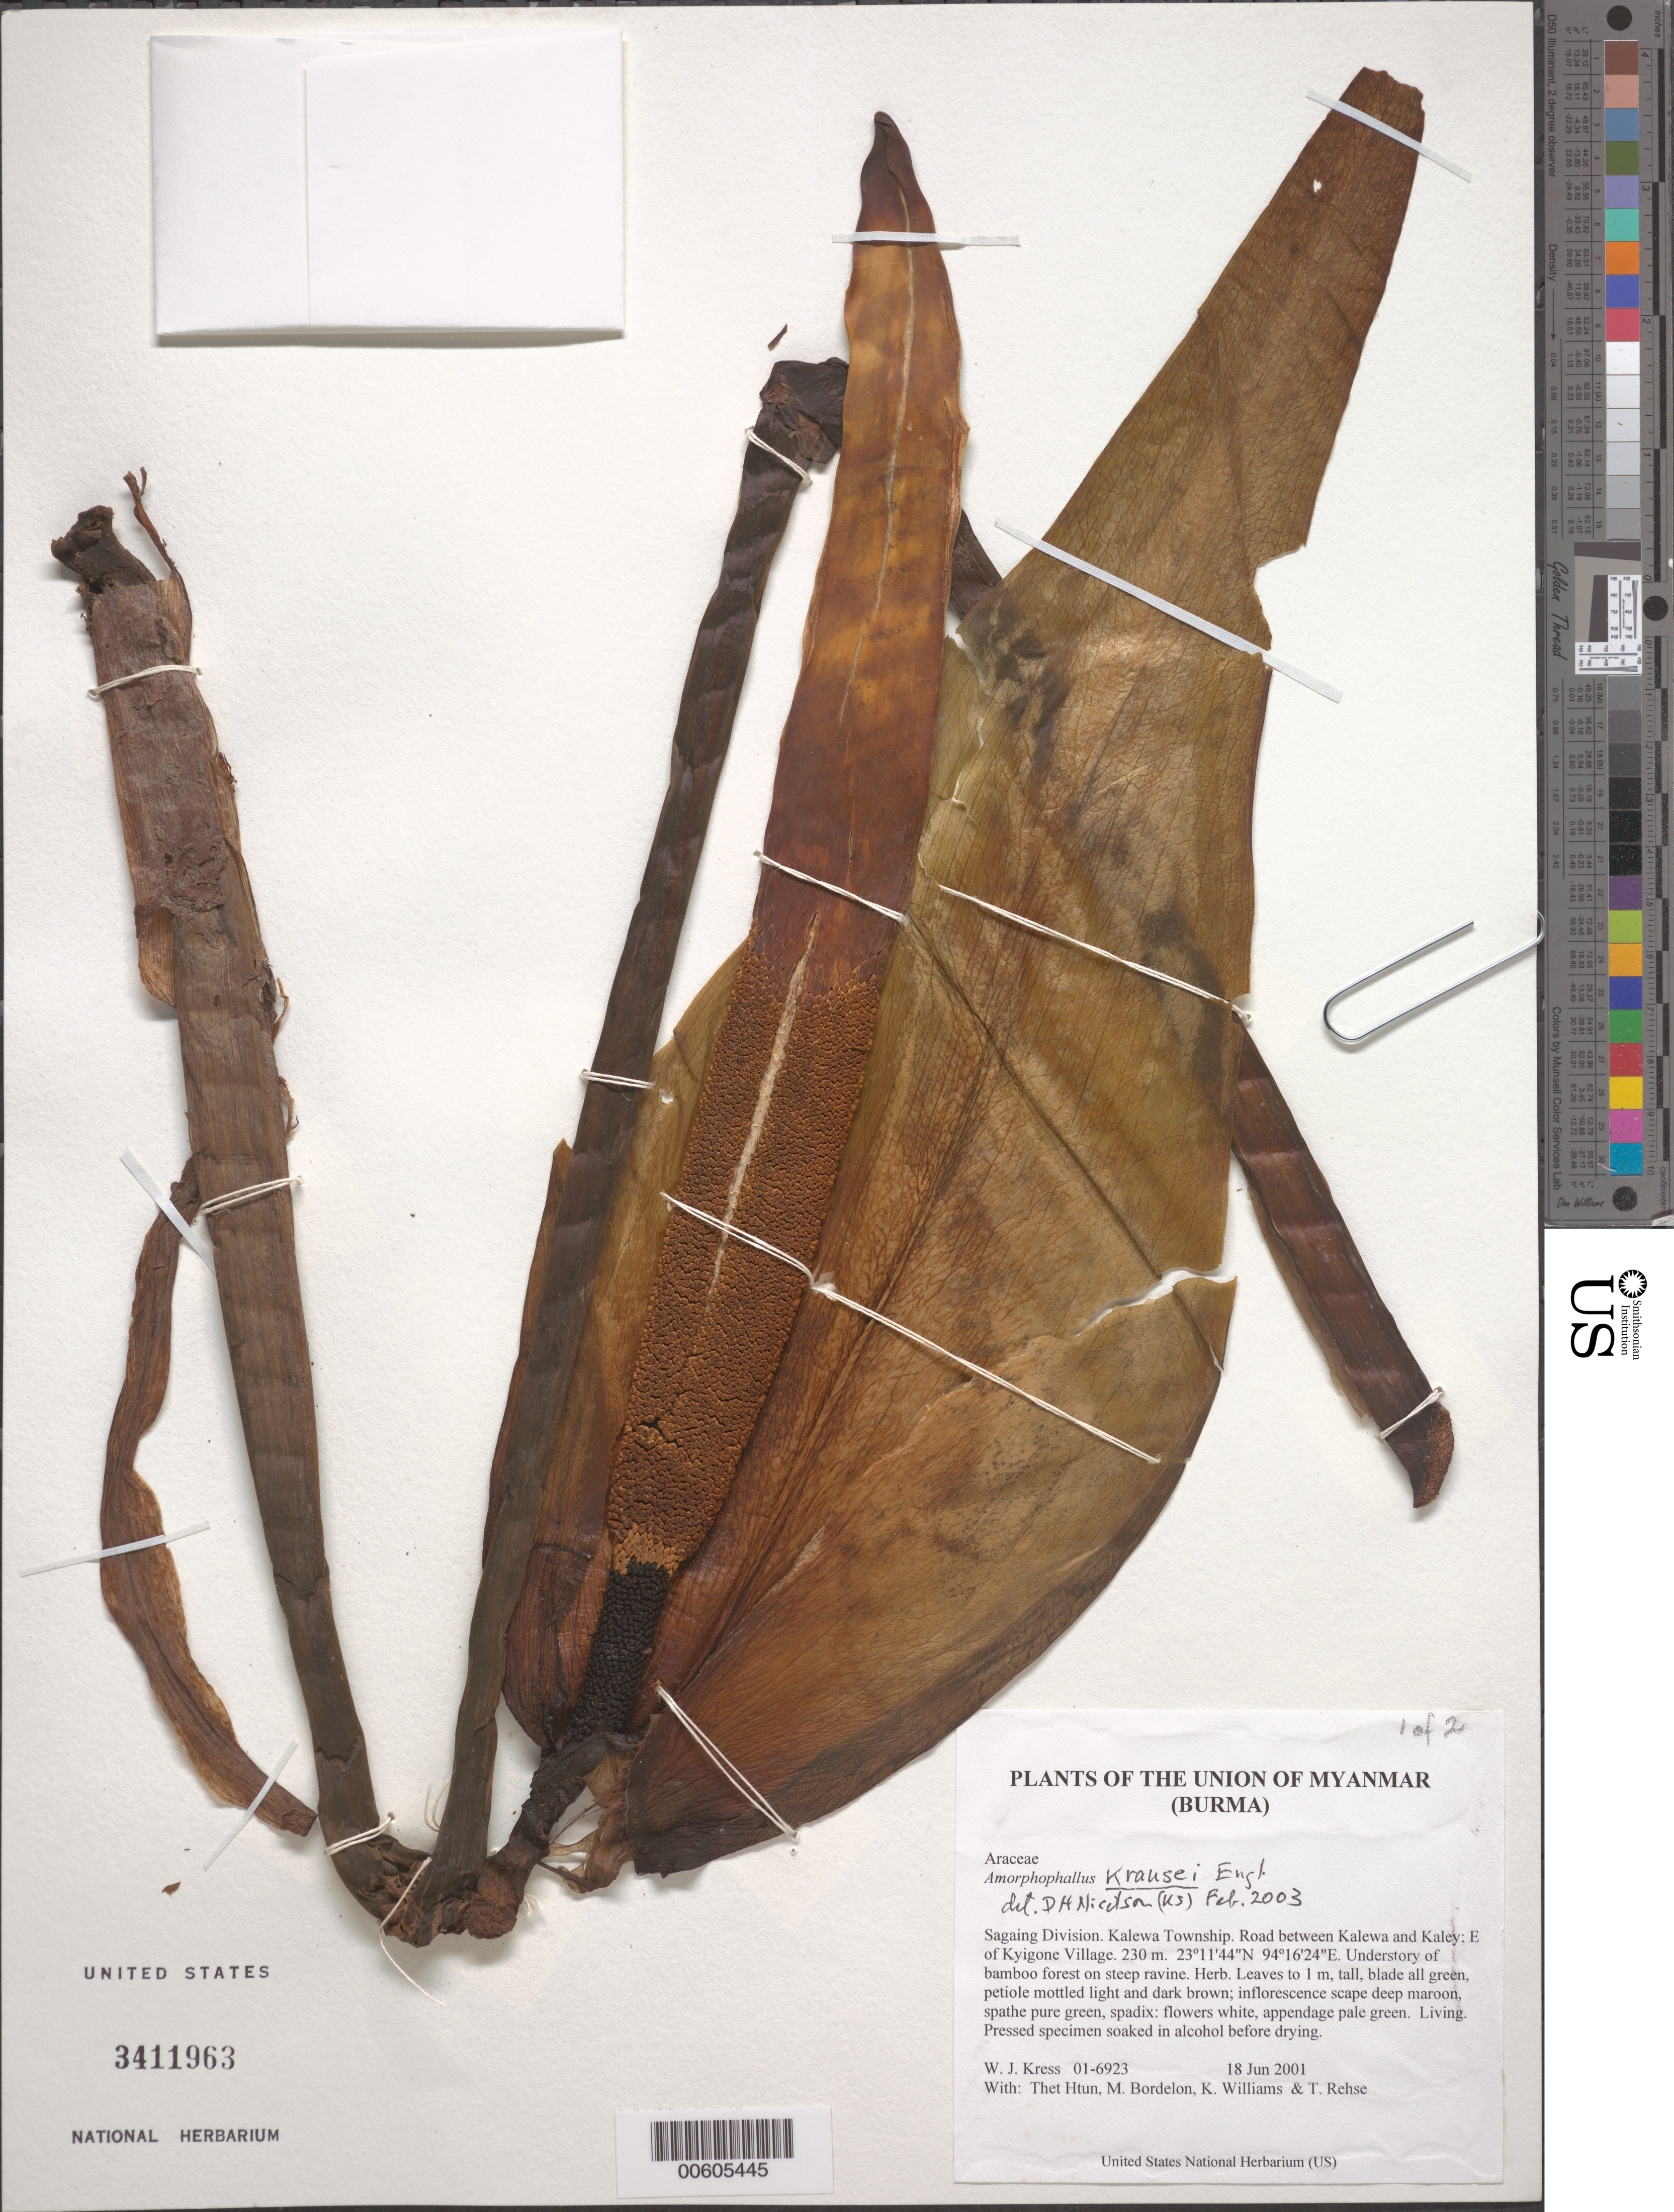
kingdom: Plantae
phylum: Tracheophyta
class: Liliopsida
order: Alismatales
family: Araceae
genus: Amorphophallus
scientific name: Amorphophallus krausei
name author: Engl.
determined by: Nicolson, Dan H.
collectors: W. J. Kress, Thet Htun, M. Bordelon, K. J. Williams & T. Rehse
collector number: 01-6923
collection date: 2001-06-18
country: Myanmar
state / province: Sagaing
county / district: Kalewa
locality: Road between Kalewa and Kaley; E of Kyigone Village.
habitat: Understory of bamboo forest on steep ravine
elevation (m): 230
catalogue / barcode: US 3411963